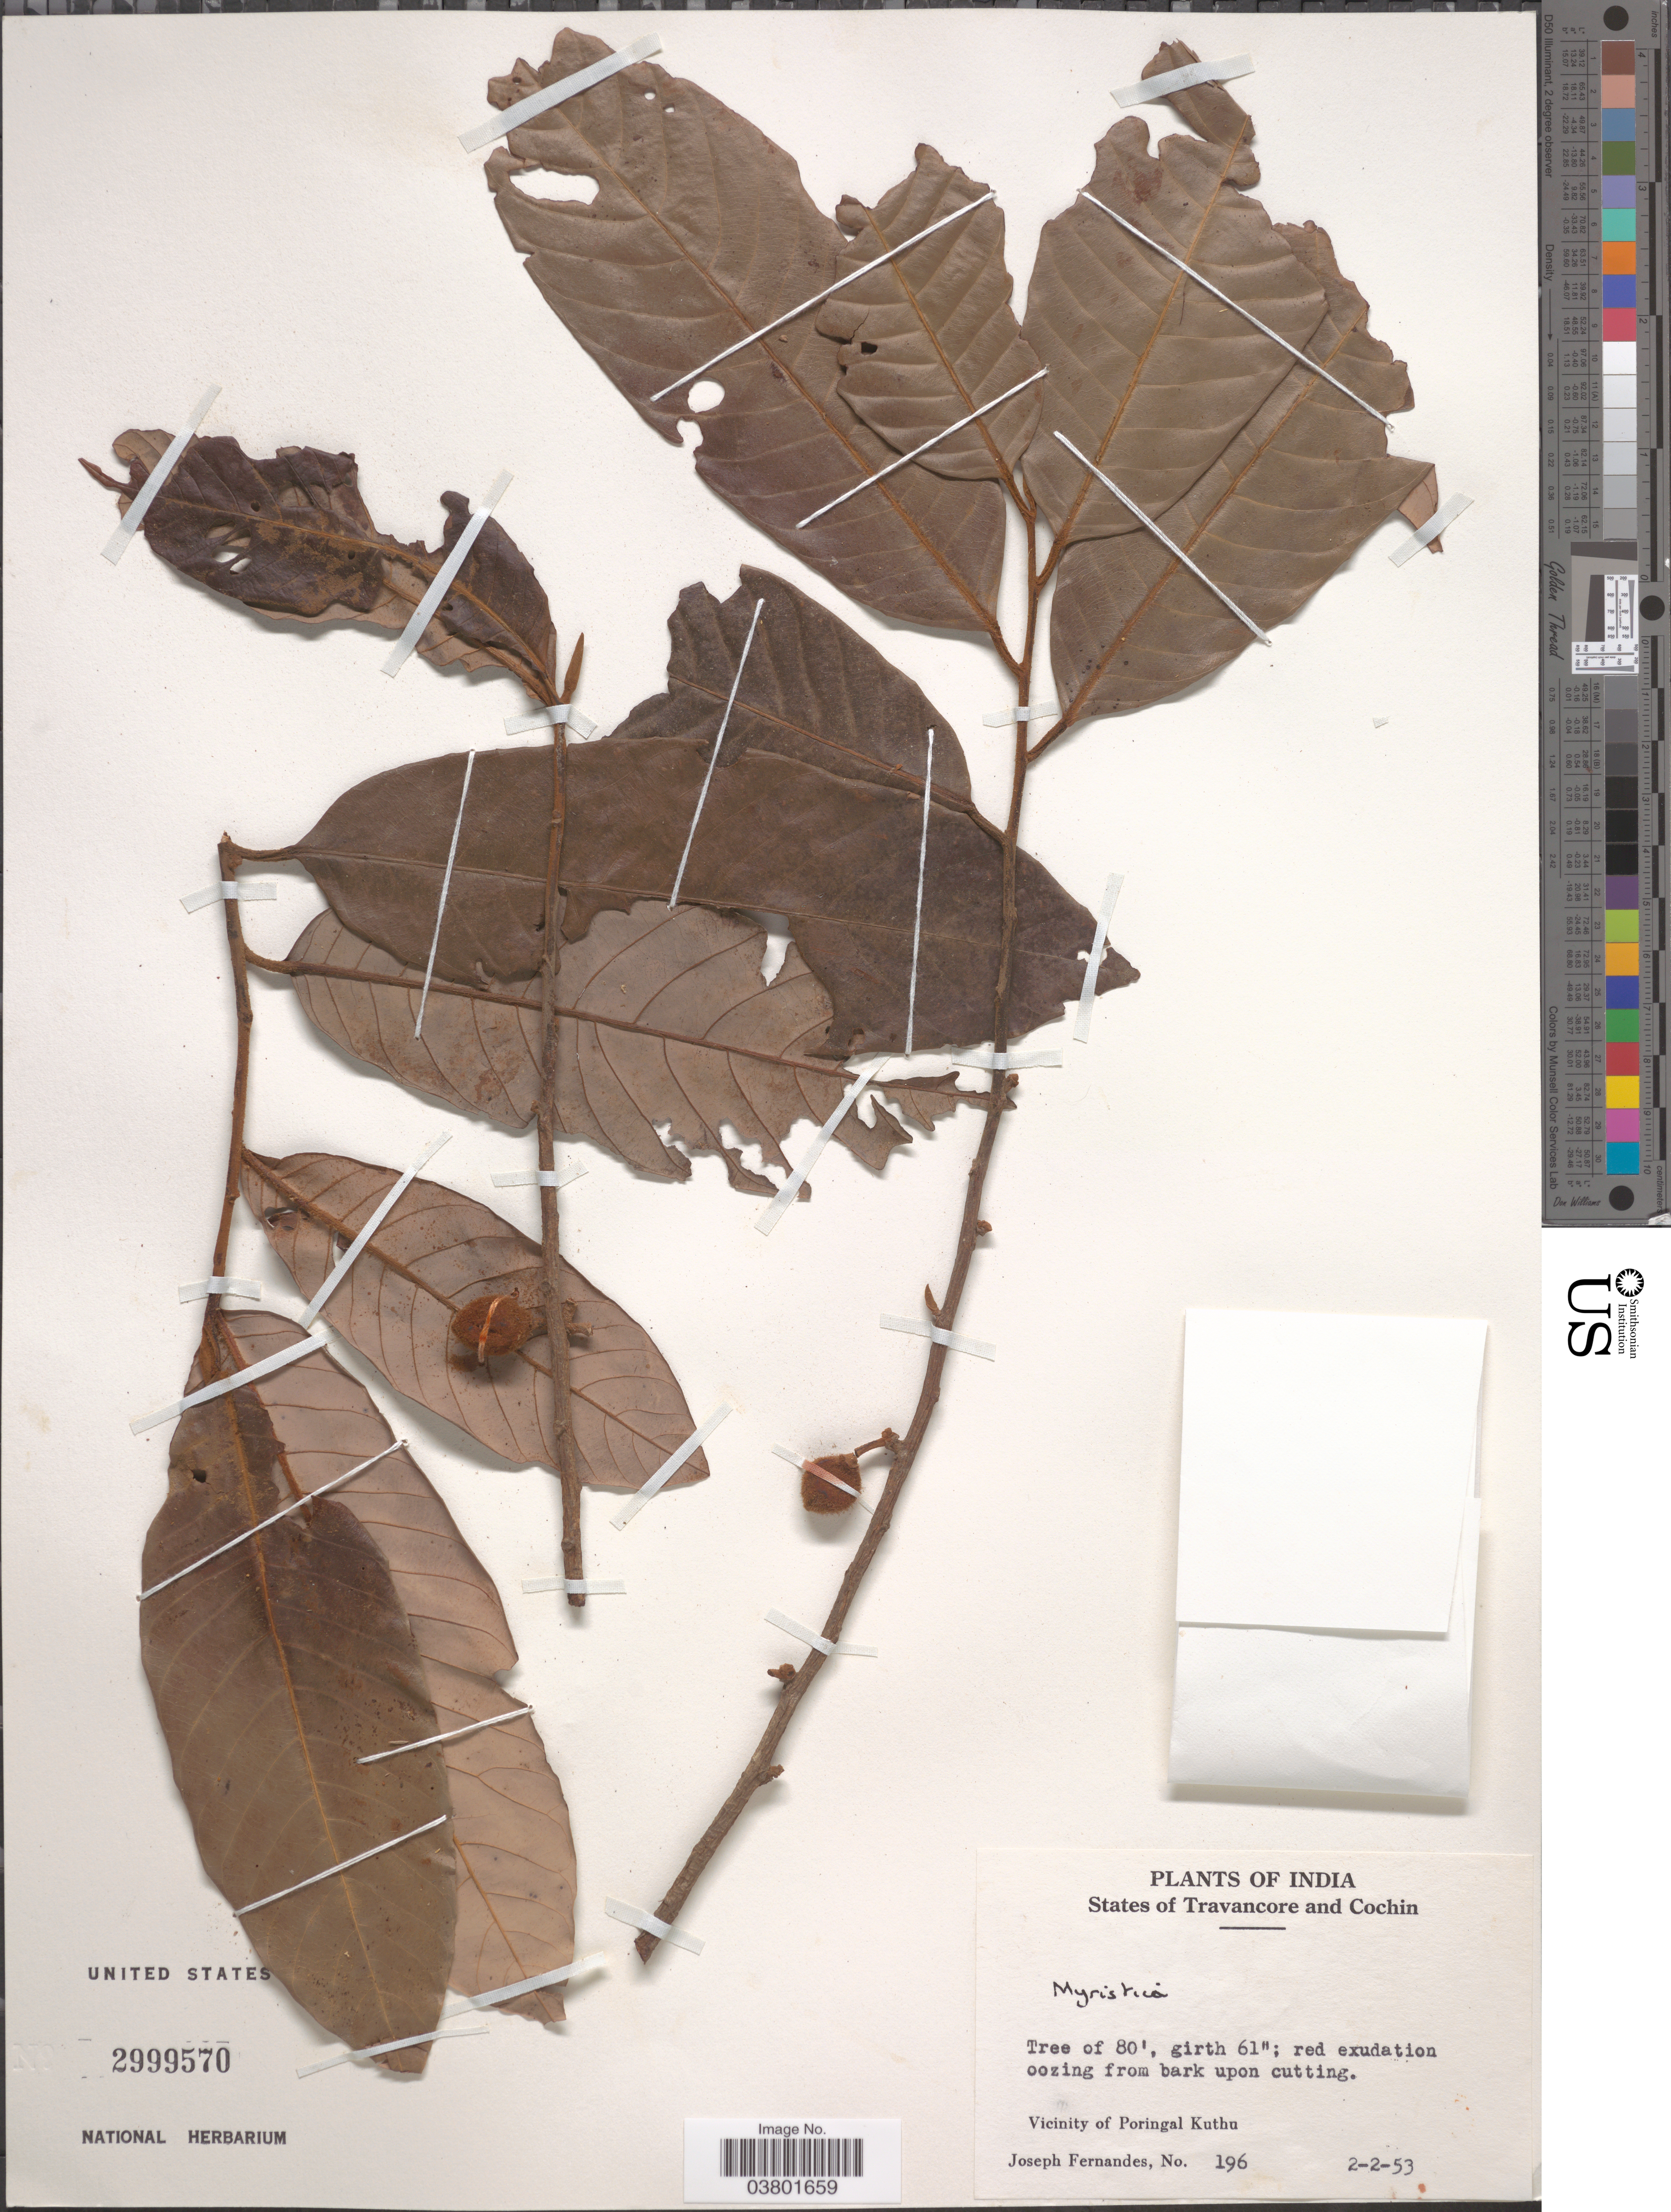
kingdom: Plantae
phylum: Tracheophyta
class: Magnoliopsida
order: Magnoliales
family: Myristicaceae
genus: Myristica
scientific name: Myristica sp.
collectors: J. Fernandes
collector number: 196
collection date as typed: Transcribed d/m/y: 2/2/53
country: India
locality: States of Travancore and Cochin. Vicinity of Poringal Kuthu.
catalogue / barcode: US 2999570